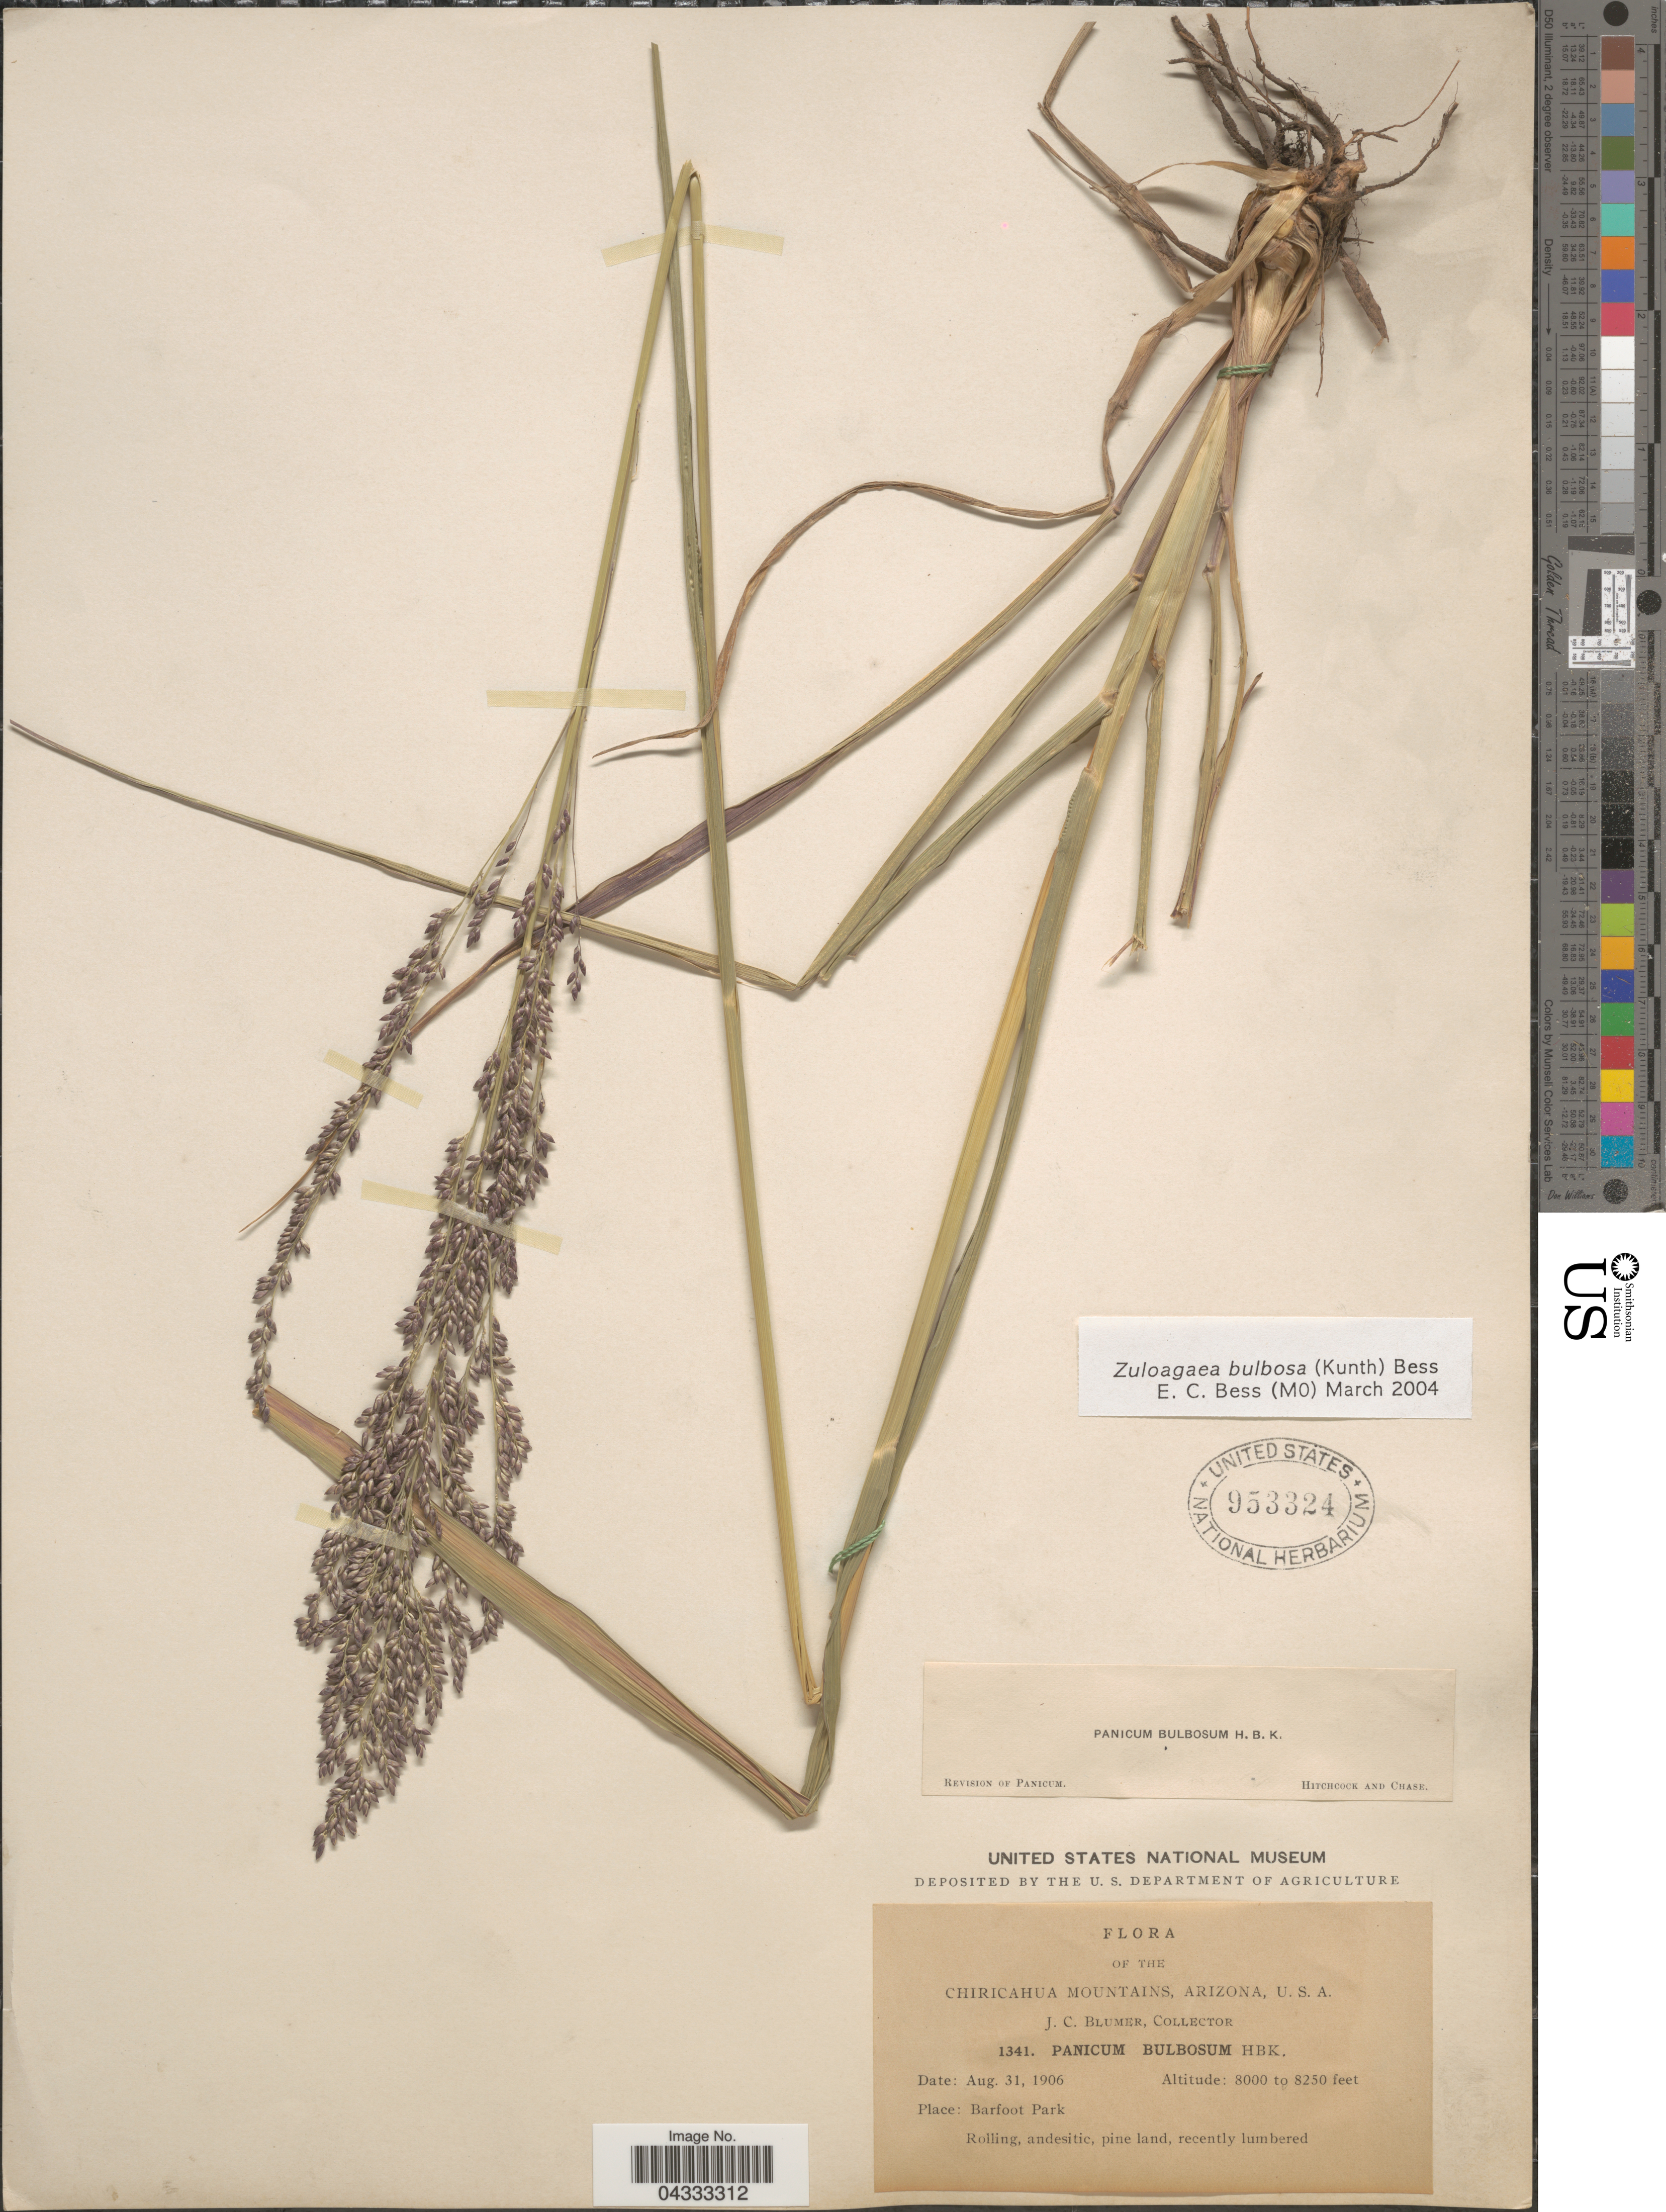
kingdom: Plantae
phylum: Tracheophyta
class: Liliopsida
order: Poales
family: Poaceae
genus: Zuloagaea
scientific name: Zuloagaea bulbosa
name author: (Kunth) E. Bess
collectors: J. C. Blumer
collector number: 1341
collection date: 1906-08-31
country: United States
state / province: Arizona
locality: Chiricahua Mountains. Barfoot Park.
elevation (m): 2438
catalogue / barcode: US 953324